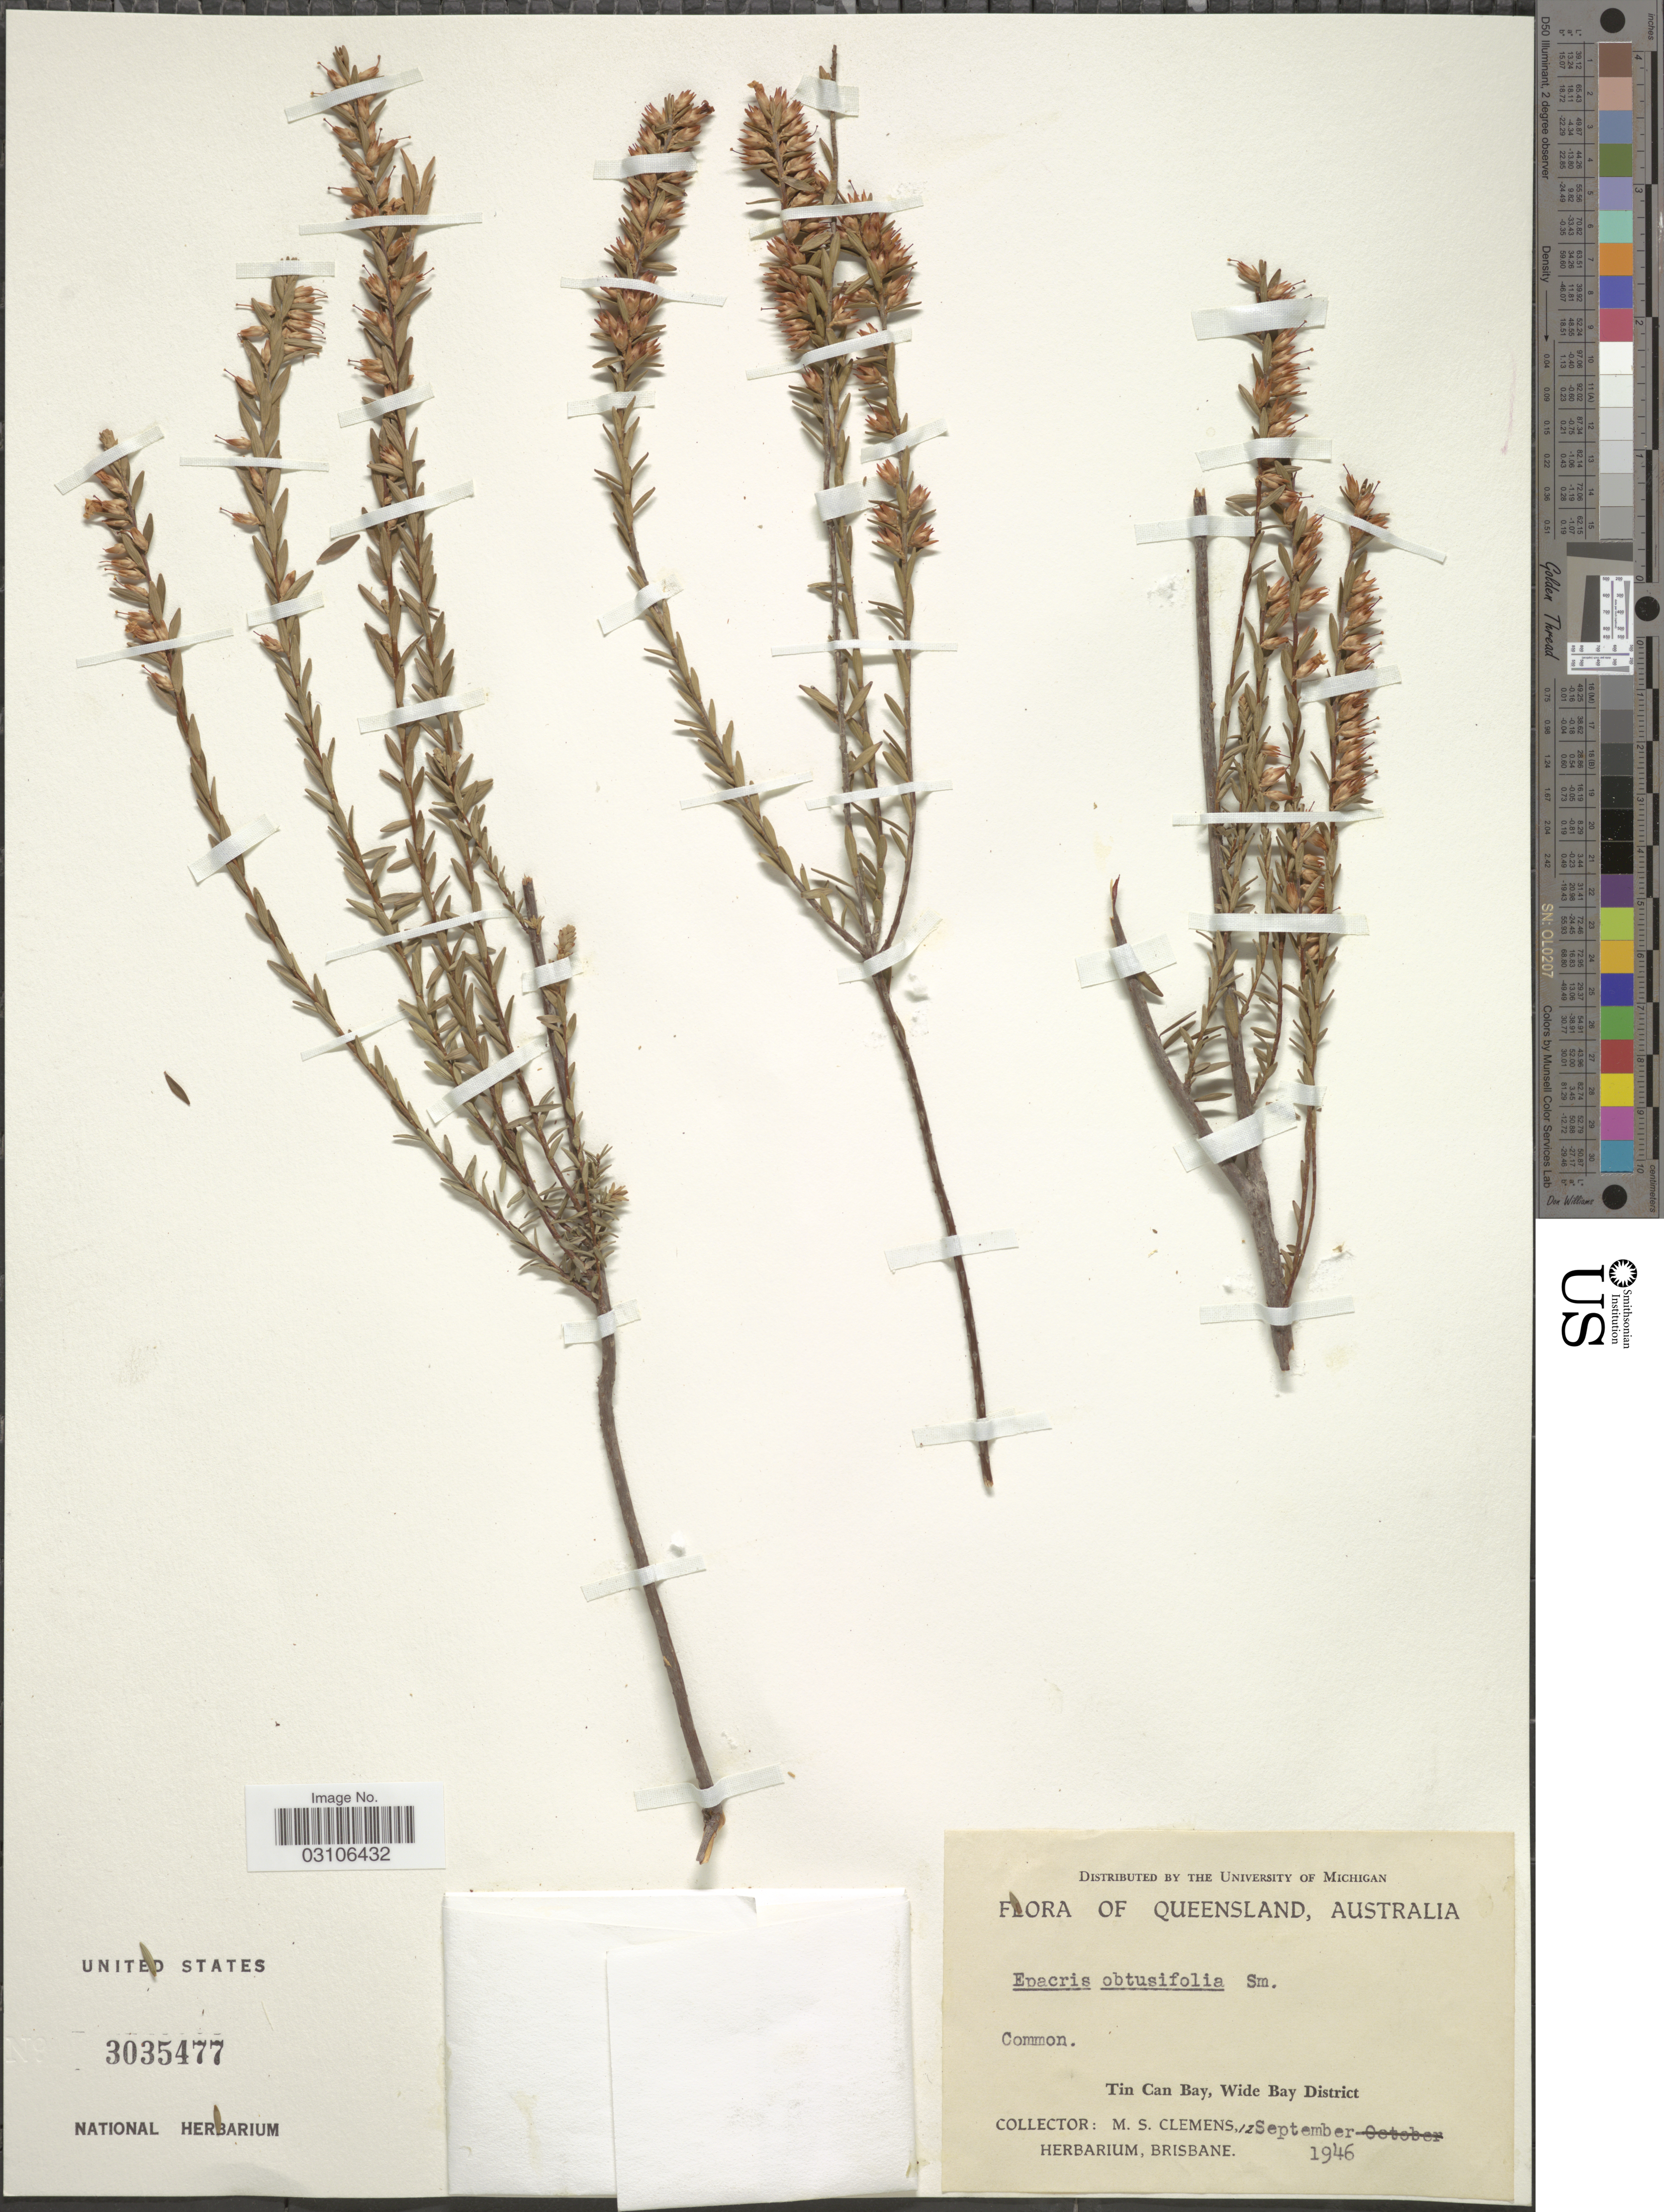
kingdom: Plantae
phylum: Tracheophyta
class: Magnoliopsida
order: Ericales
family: Ericaceae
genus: Epacris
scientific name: Epacris obtusifolia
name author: Sm.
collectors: M. S. Clemens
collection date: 1946-09-12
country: Australia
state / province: Queensland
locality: Tin Can Bay, Wide Bay District.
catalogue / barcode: US 3035477